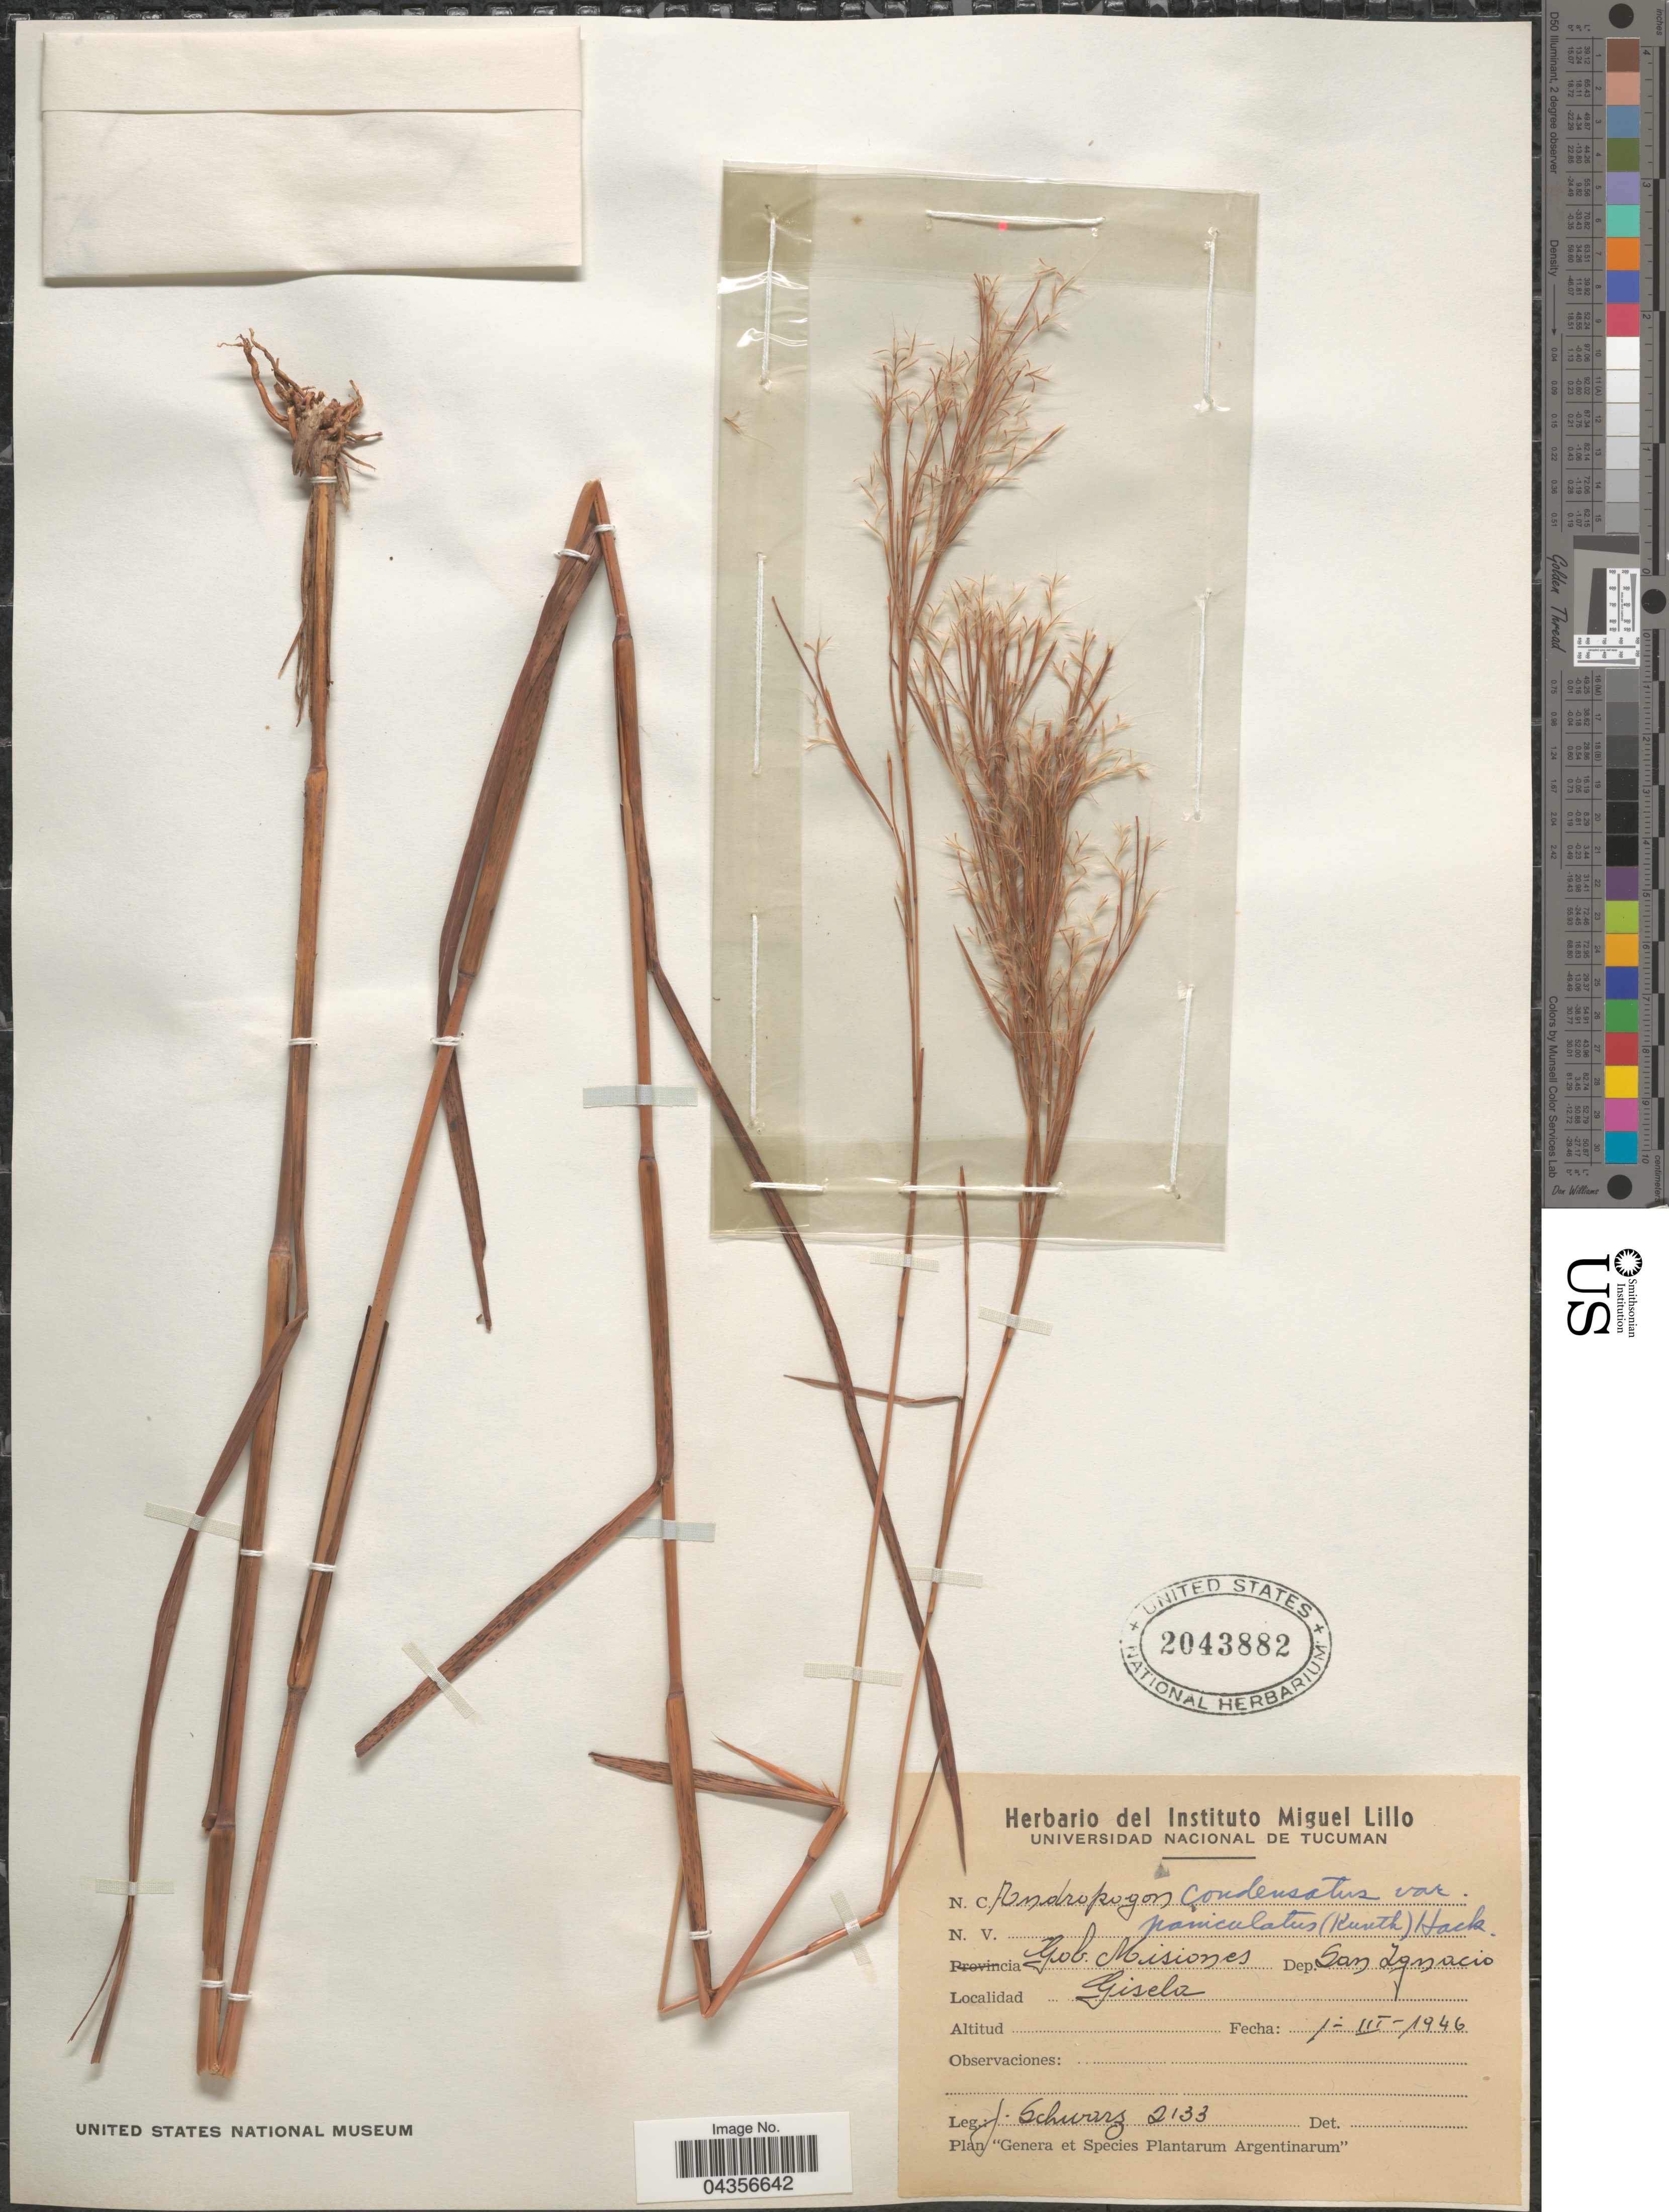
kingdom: Plantae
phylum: Tracheophyta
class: Liliopsida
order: Poales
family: Poaceae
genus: Schizachyrium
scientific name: Schizachyrium microstachyum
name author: (Desv. ex Ham.) Roseng. et al.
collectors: J. Schwarz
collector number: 2133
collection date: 1946-03-01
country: Argentina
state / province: Misiones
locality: Gob. Misiones. Dep. San Ignacio. Gisela.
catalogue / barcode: US 2043882